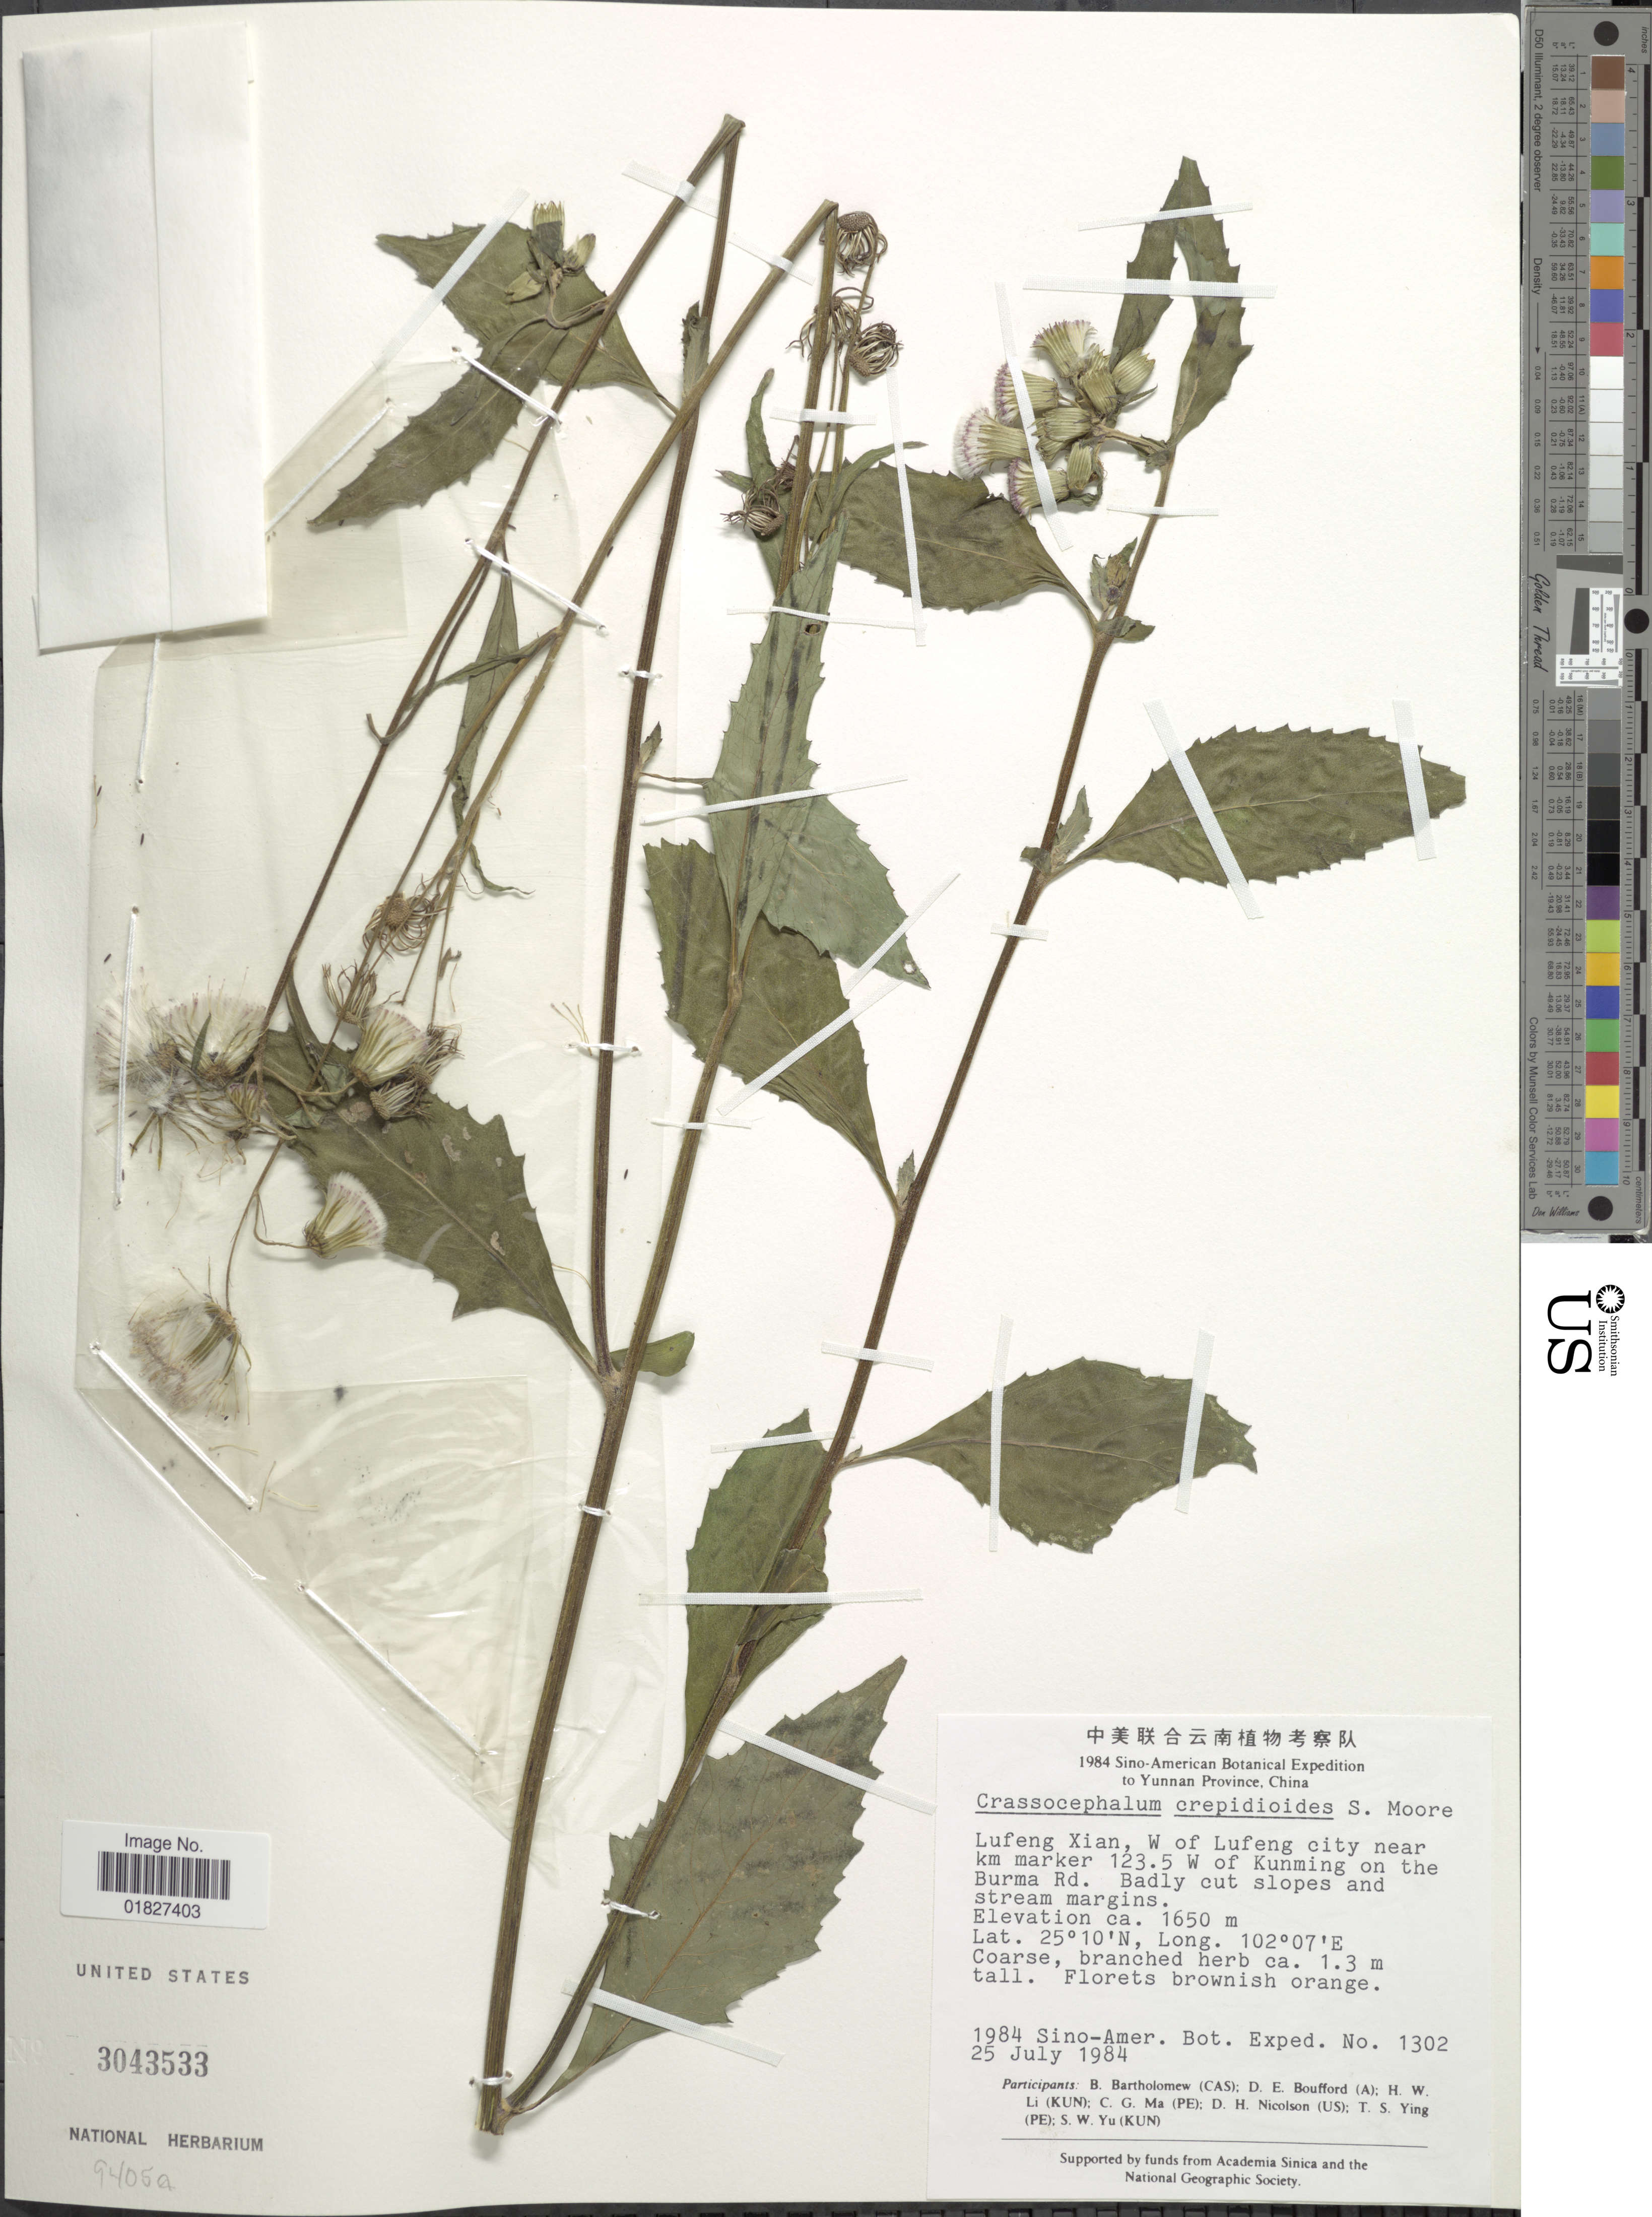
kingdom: Plantae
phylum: Tracheophyta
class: Magnoliopsida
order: Asterales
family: Asteraceae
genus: Crassocephalum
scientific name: Crassocephalum crepidioides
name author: (Benth.) S. Moore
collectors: Sino-Amer. Bot. Exped. 1984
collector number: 1302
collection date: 1984-07-25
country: China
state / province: Yunnan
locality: Lufeng Xian, W of Lufeng city near km marker 123.5 W of Kunming on the Burma Rd.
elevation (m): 1650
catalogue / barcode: US 3043533